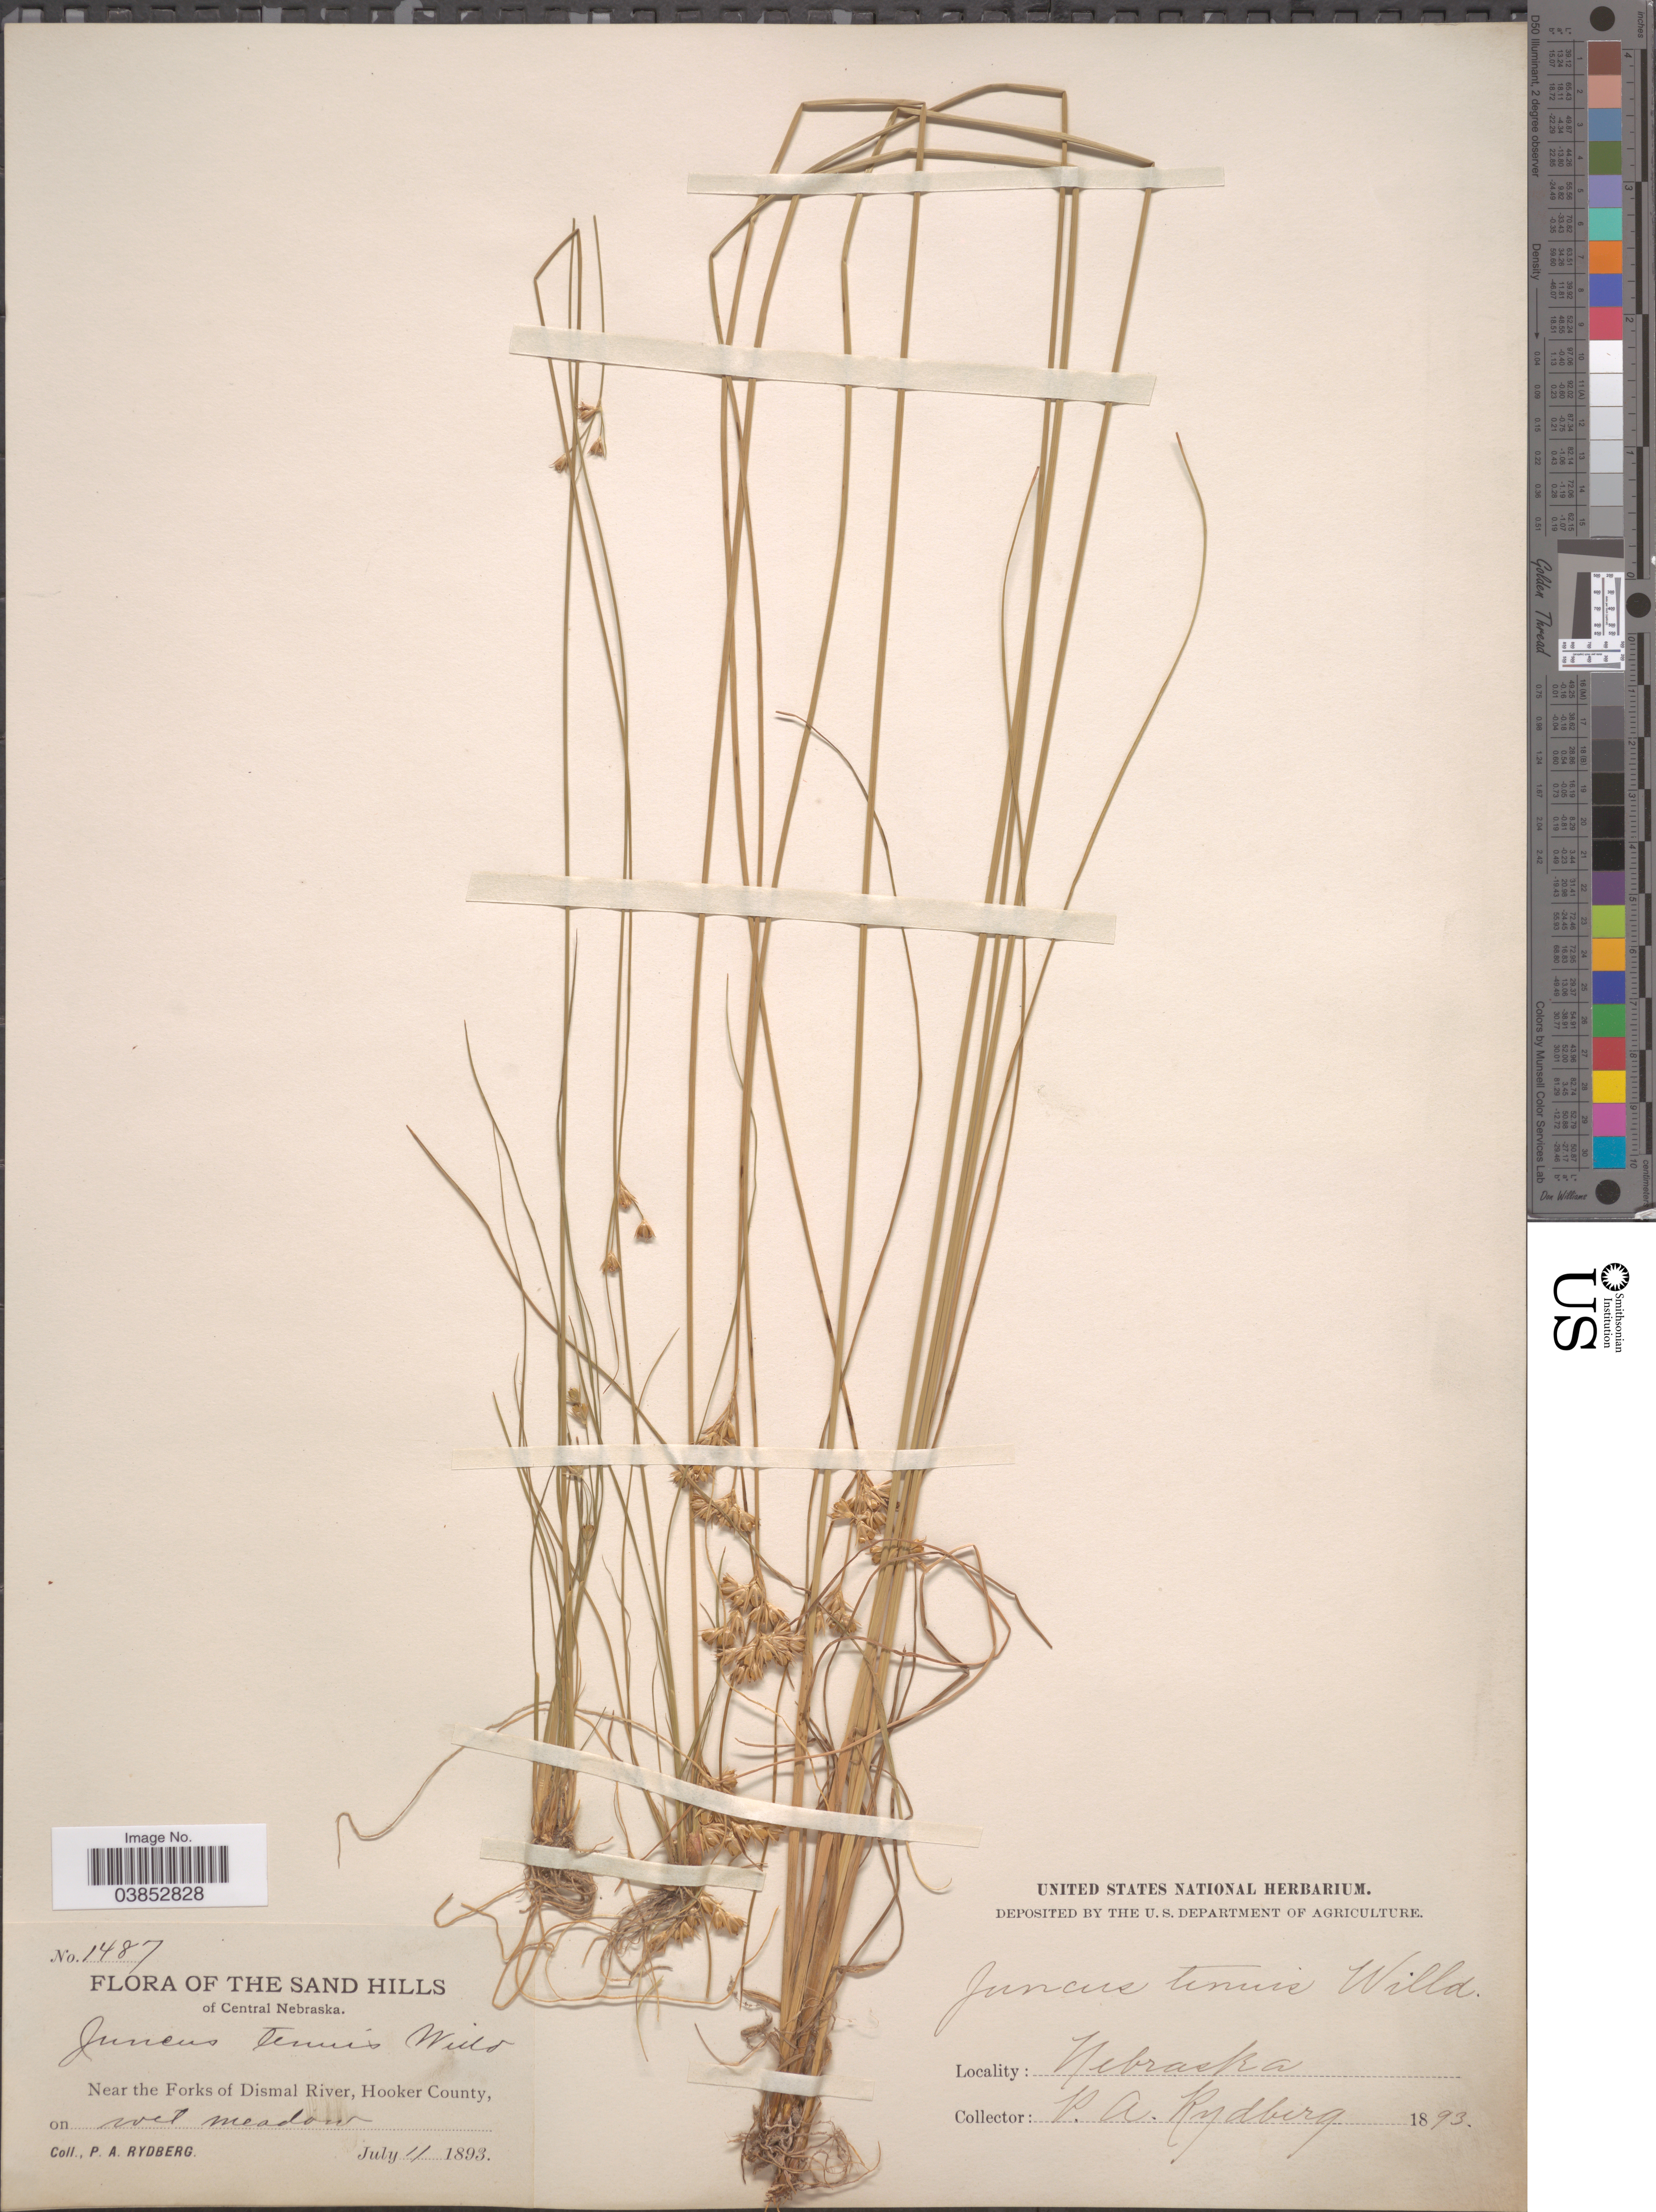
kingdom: Plantae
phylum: Tracheophyta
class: Liliopsida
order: Poales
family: Juncaceae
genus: Juncus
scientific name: Juncus dudleyi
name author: Wiegand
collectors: P. A. Rydberg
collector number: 1487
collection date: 1893-07-11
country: United States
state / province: Nebraska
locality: Sand Hills of Central Nebraska. Near the Forks of Dismal River, Hooker County, on wet meadow.